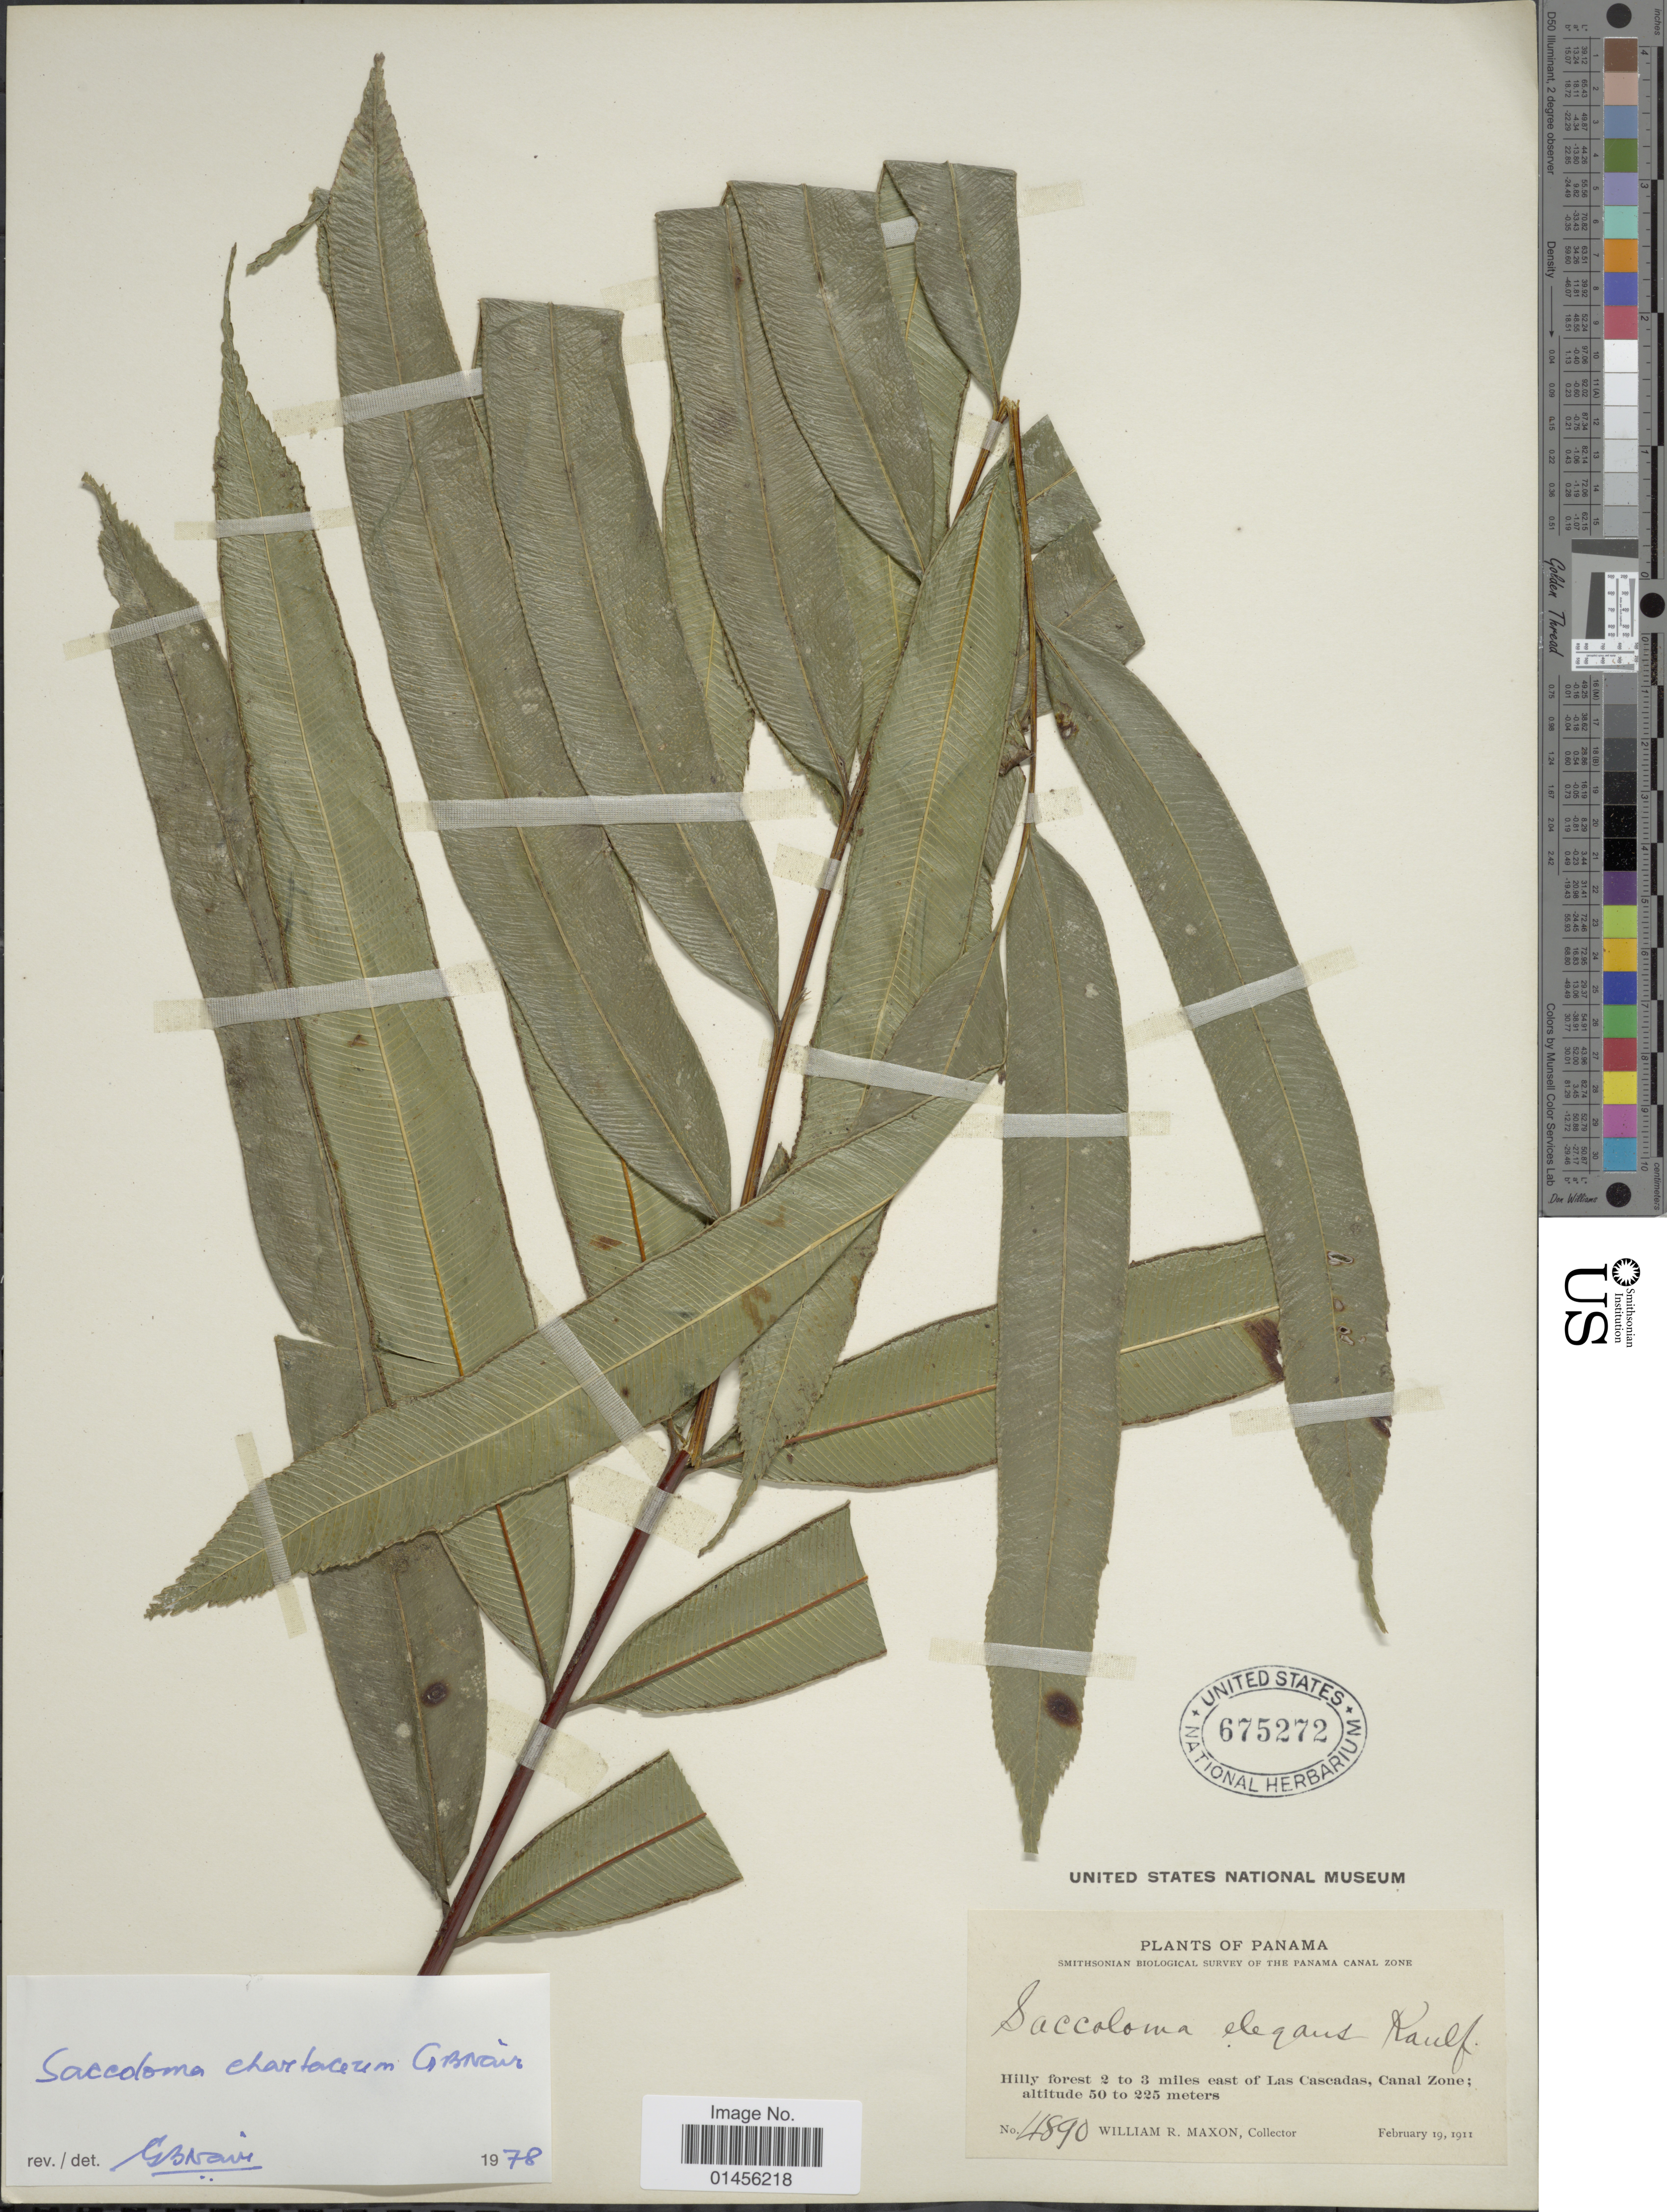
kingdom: Plantae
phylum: Tracheophyta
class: Polypodiopsida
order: Polypodiales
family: Saccolomataceae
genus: Saccoloma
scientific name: Saccoloma elegans subsp. chartaceum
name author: Cremers & K.U. Kramer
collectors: W. R. Maxon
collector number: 4890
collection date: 1911-02-19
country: Panama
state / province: Colón / Panamá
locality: Hilly forest 2 to 3 miles east of Las Cascadas, Canal Zone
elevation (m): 50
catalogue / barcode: US 675272